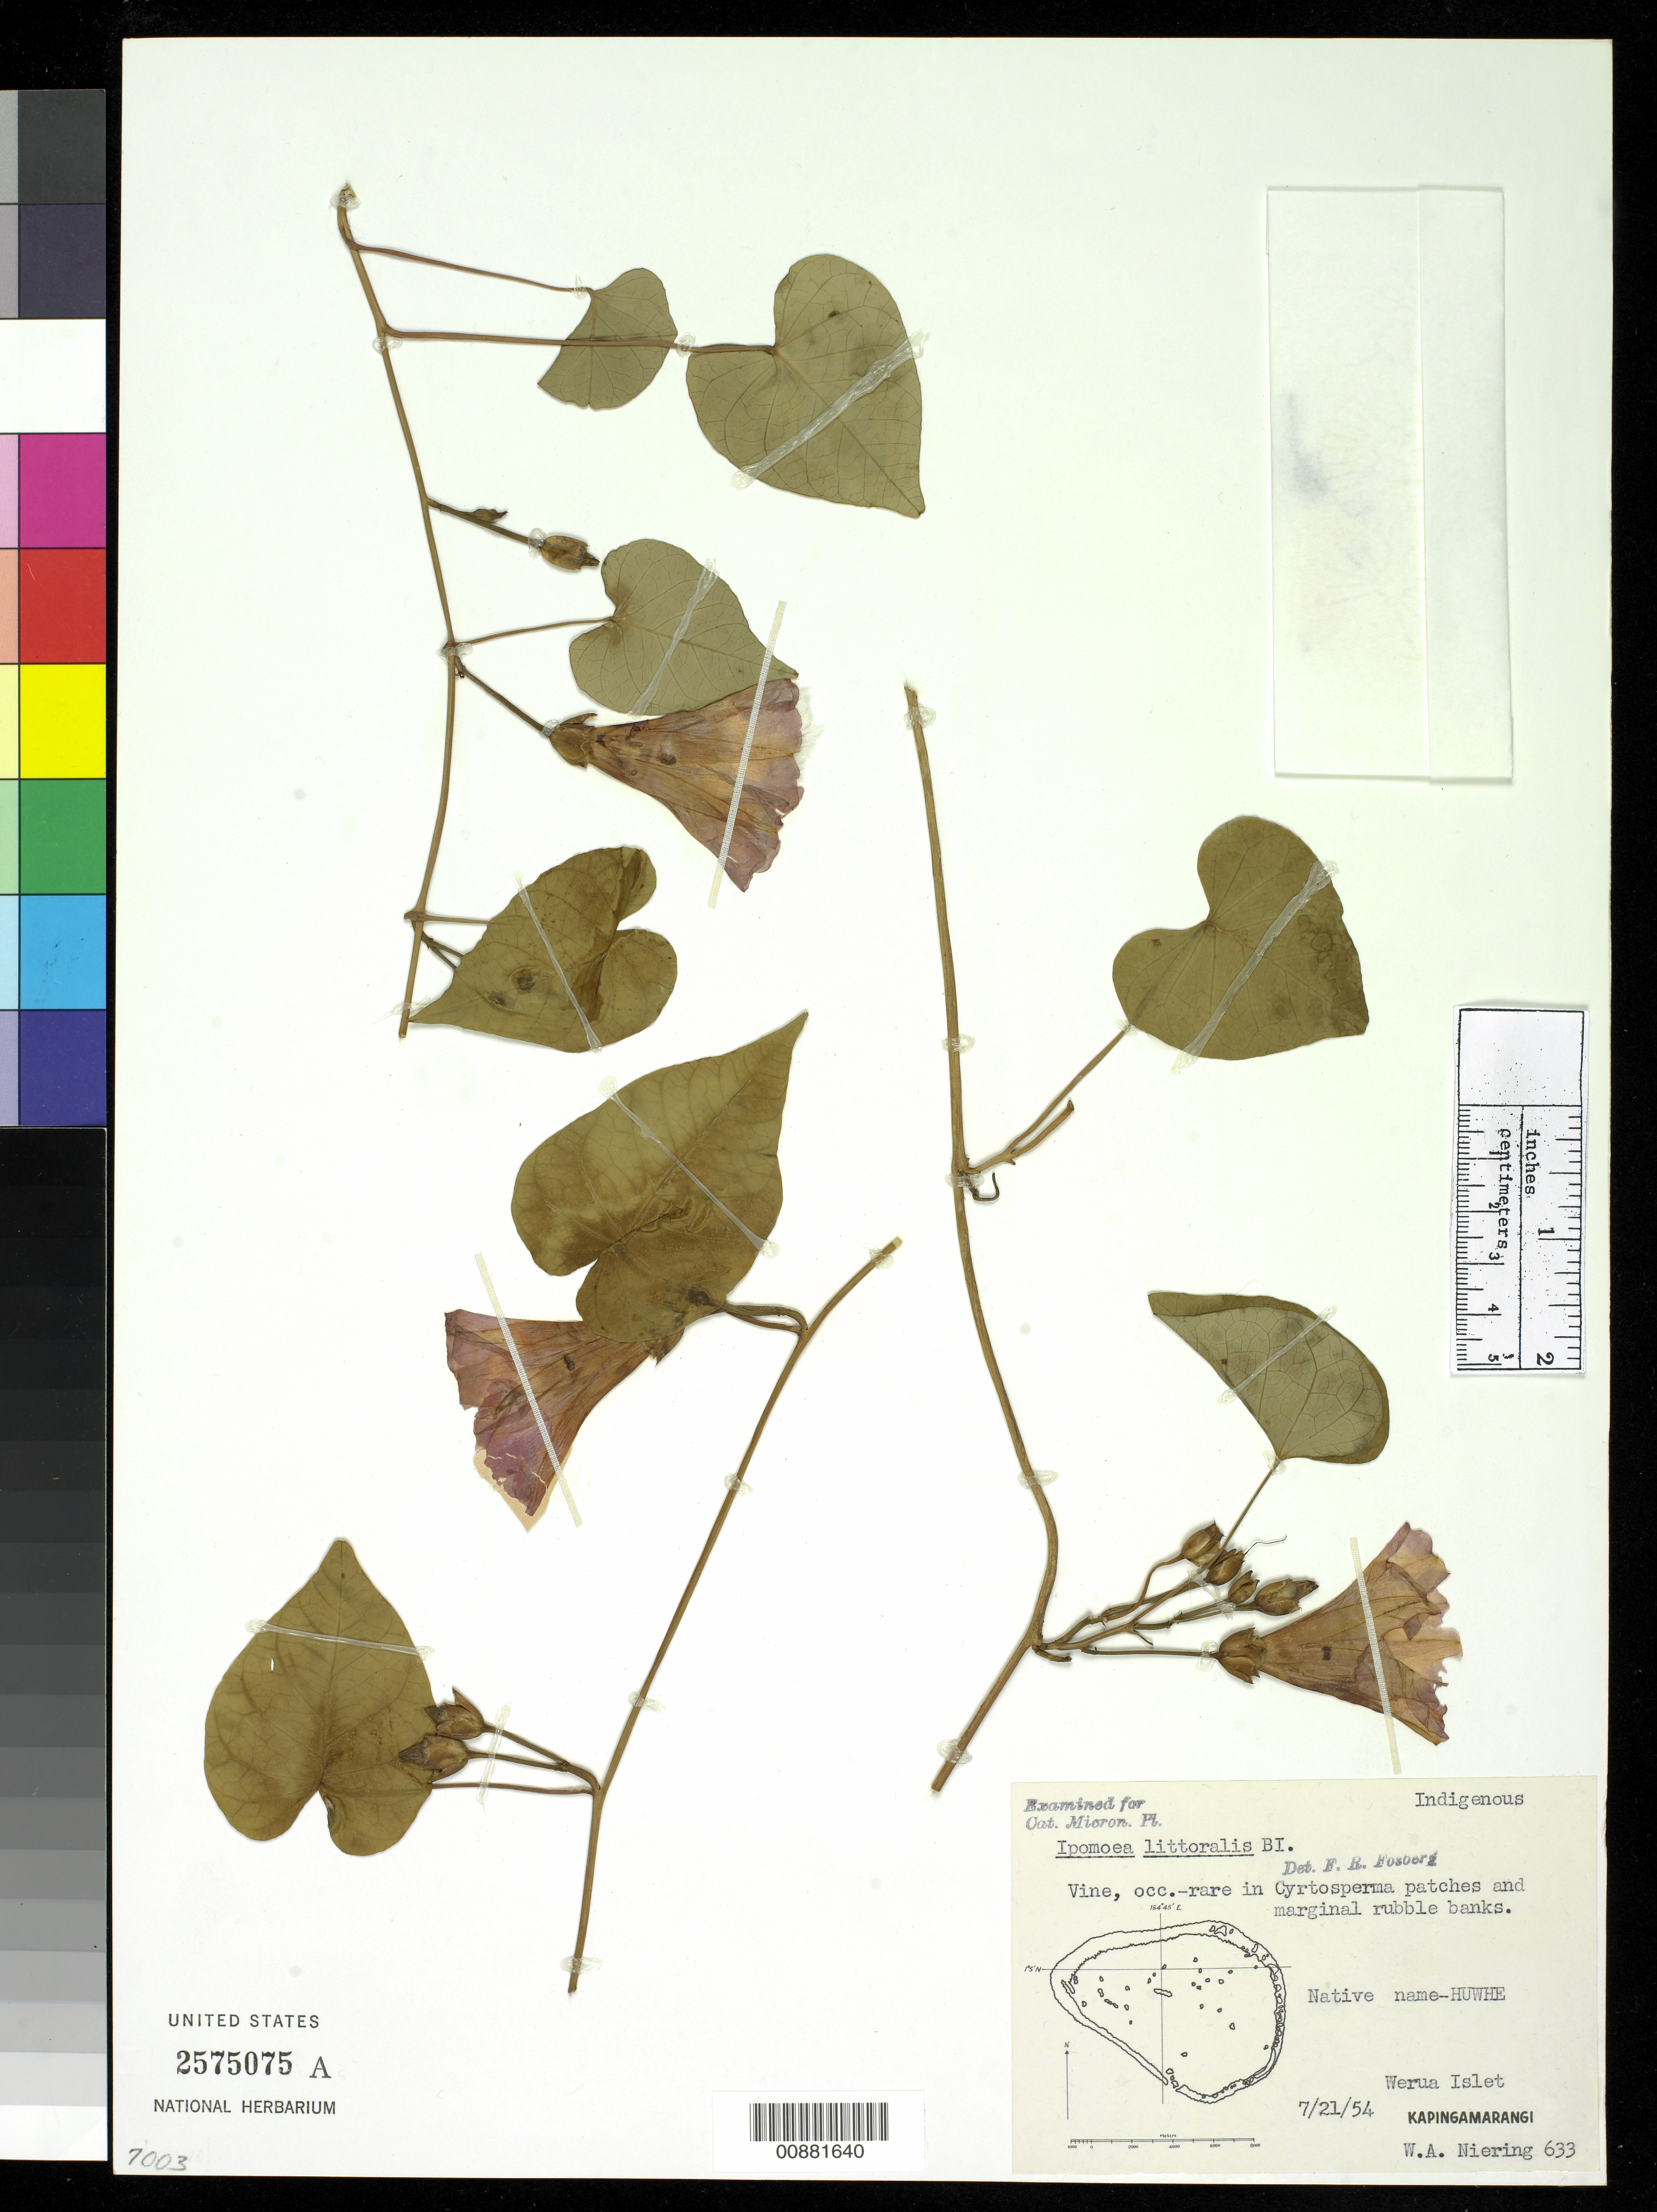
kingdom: Plantae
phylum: Tracheophyta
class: Magnoliopsida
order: Solanales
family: Convolvulaceae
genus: Ipomoea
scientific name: Ipomoea littoralis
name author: Blume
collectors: W. Niering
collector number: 633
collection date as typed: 21 Jul 1954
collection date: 1954-07-21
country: Micronesia, Federated States of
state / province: Pohnpei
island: Kapingamarangi Atoll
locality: Werua Islet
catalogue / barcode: US 2575075